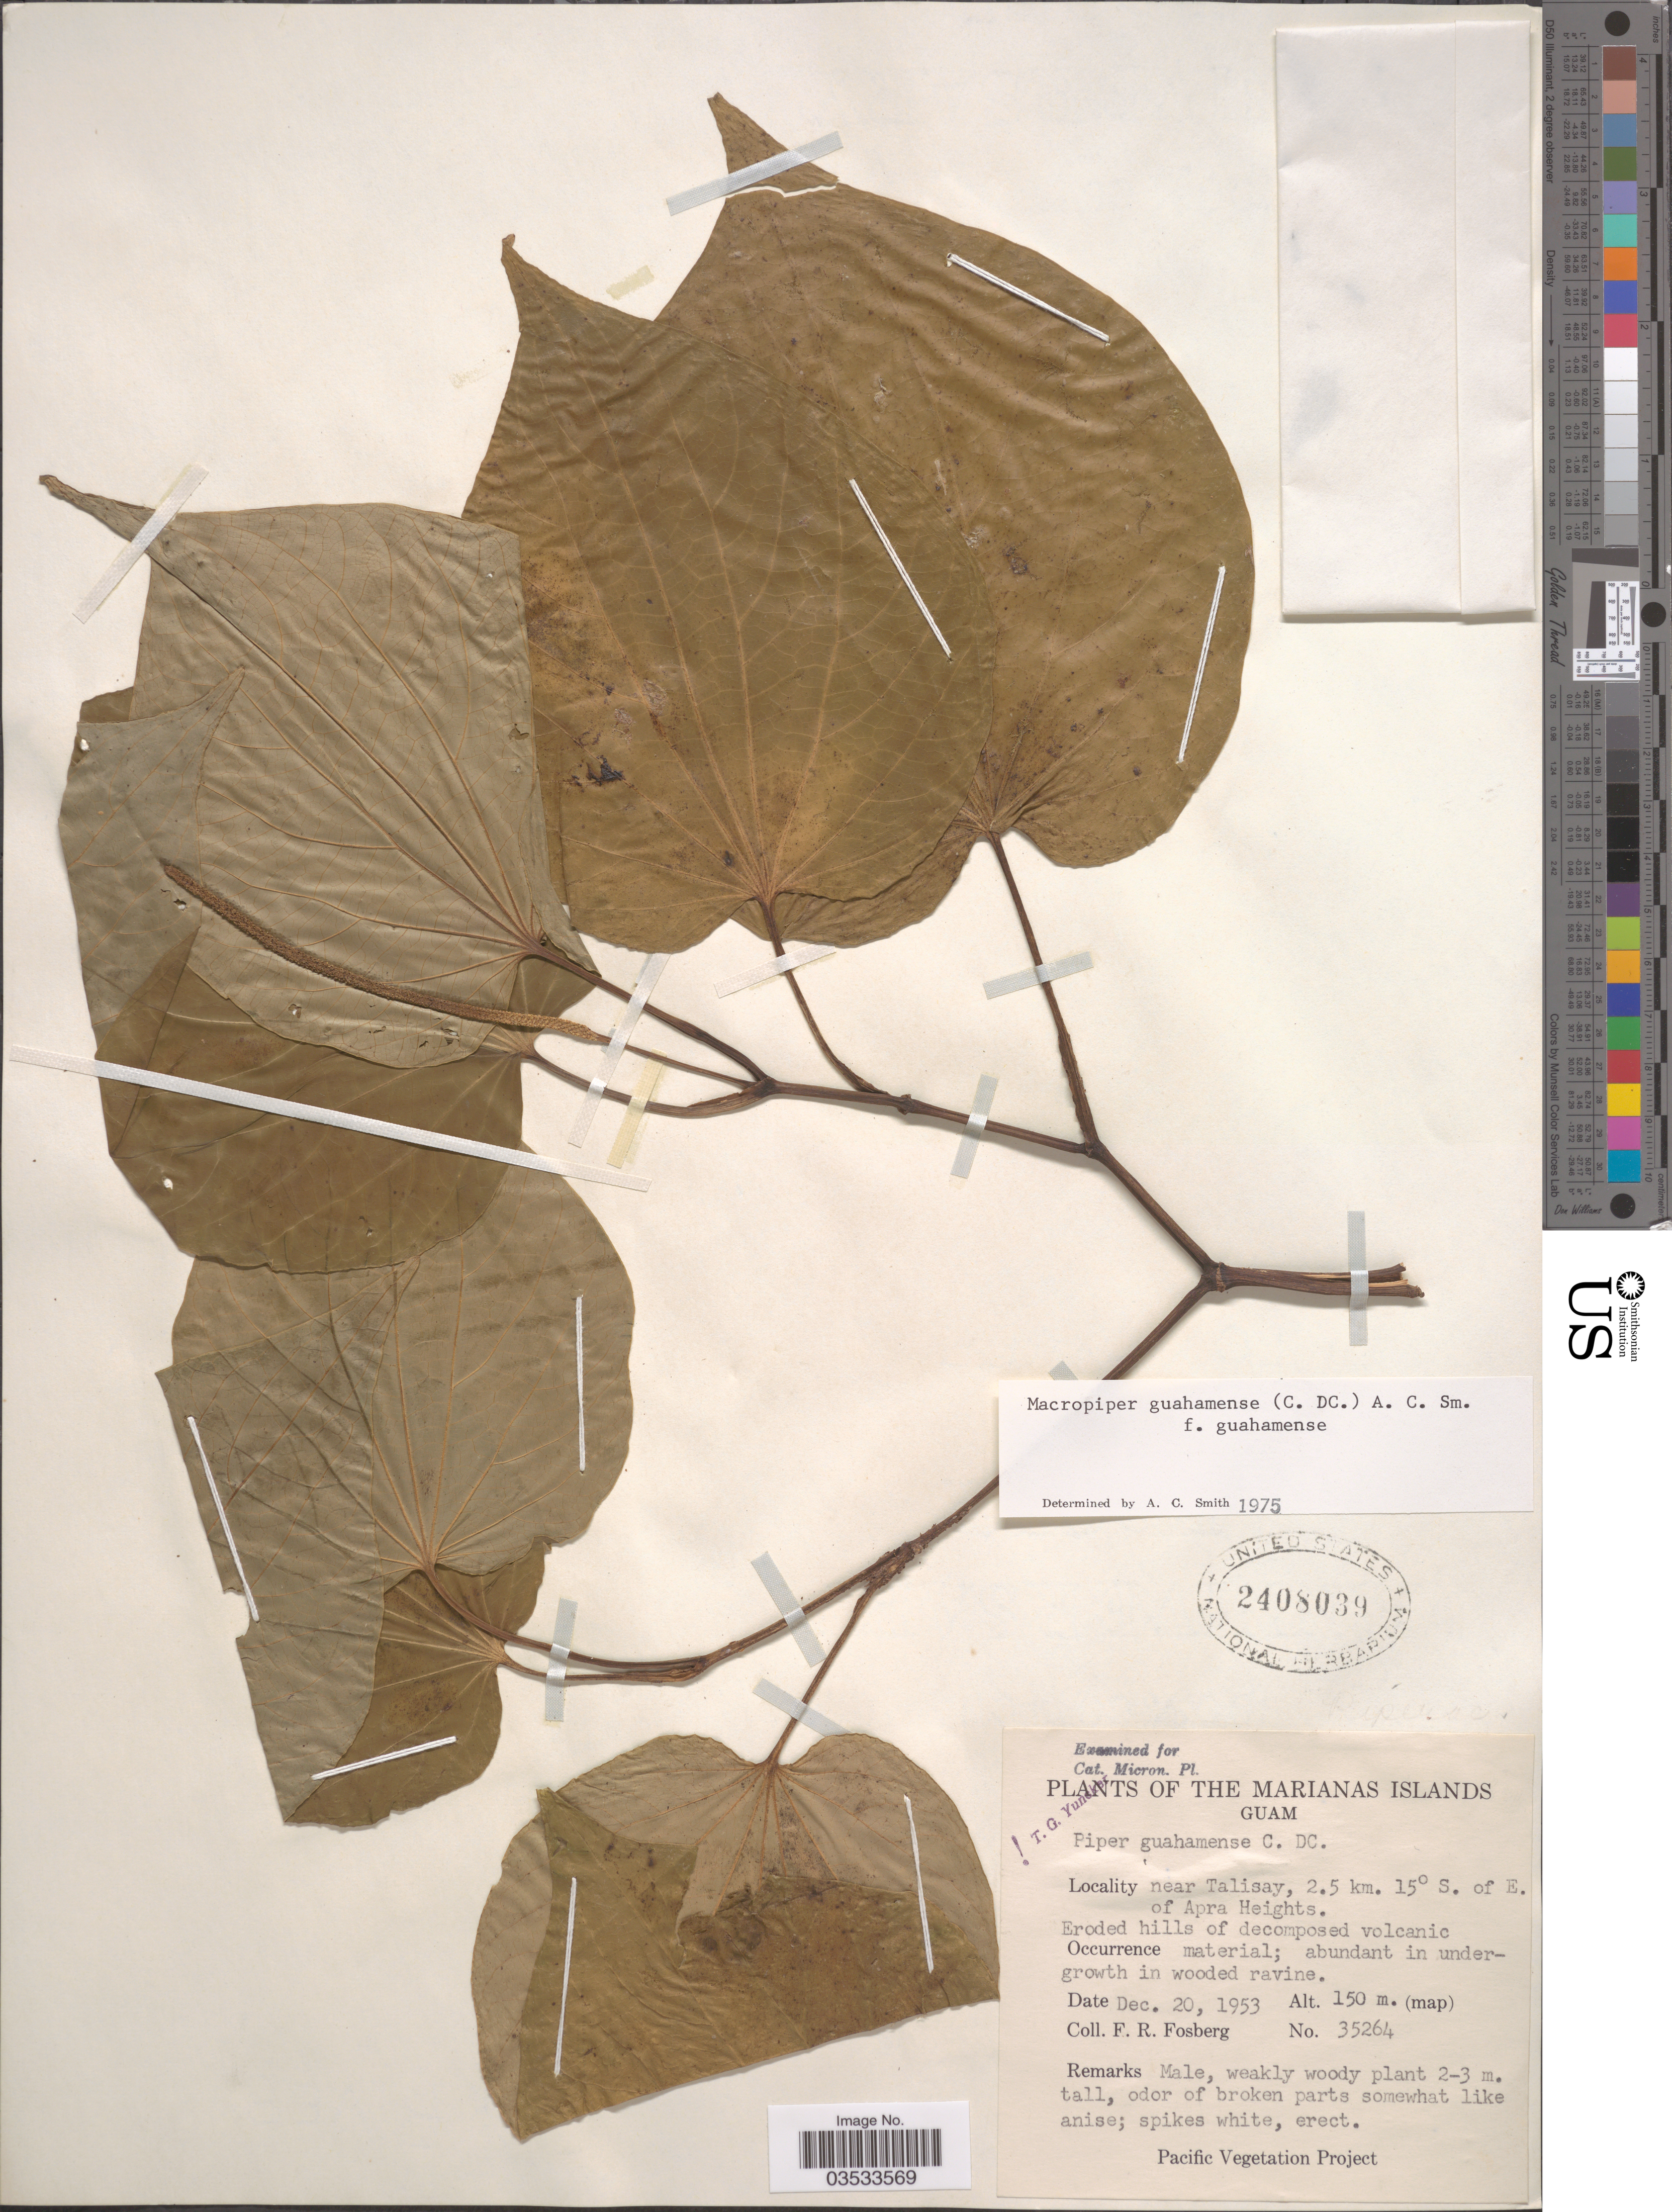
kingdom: Plantae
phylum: Tracheophyta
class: Magnoliopsida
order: Piperales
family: Piperaceae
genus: Piper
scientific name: Piper guahamense f. guahamense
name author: C. DC.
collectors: F. R. Fosberg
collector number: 35264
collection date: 1953-12-20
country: Guam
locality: The Marianas Islands. Near Talisay, 2.5 km. 15° S. of E. of Apra Heights.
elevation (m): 150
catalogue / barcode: US 2408039